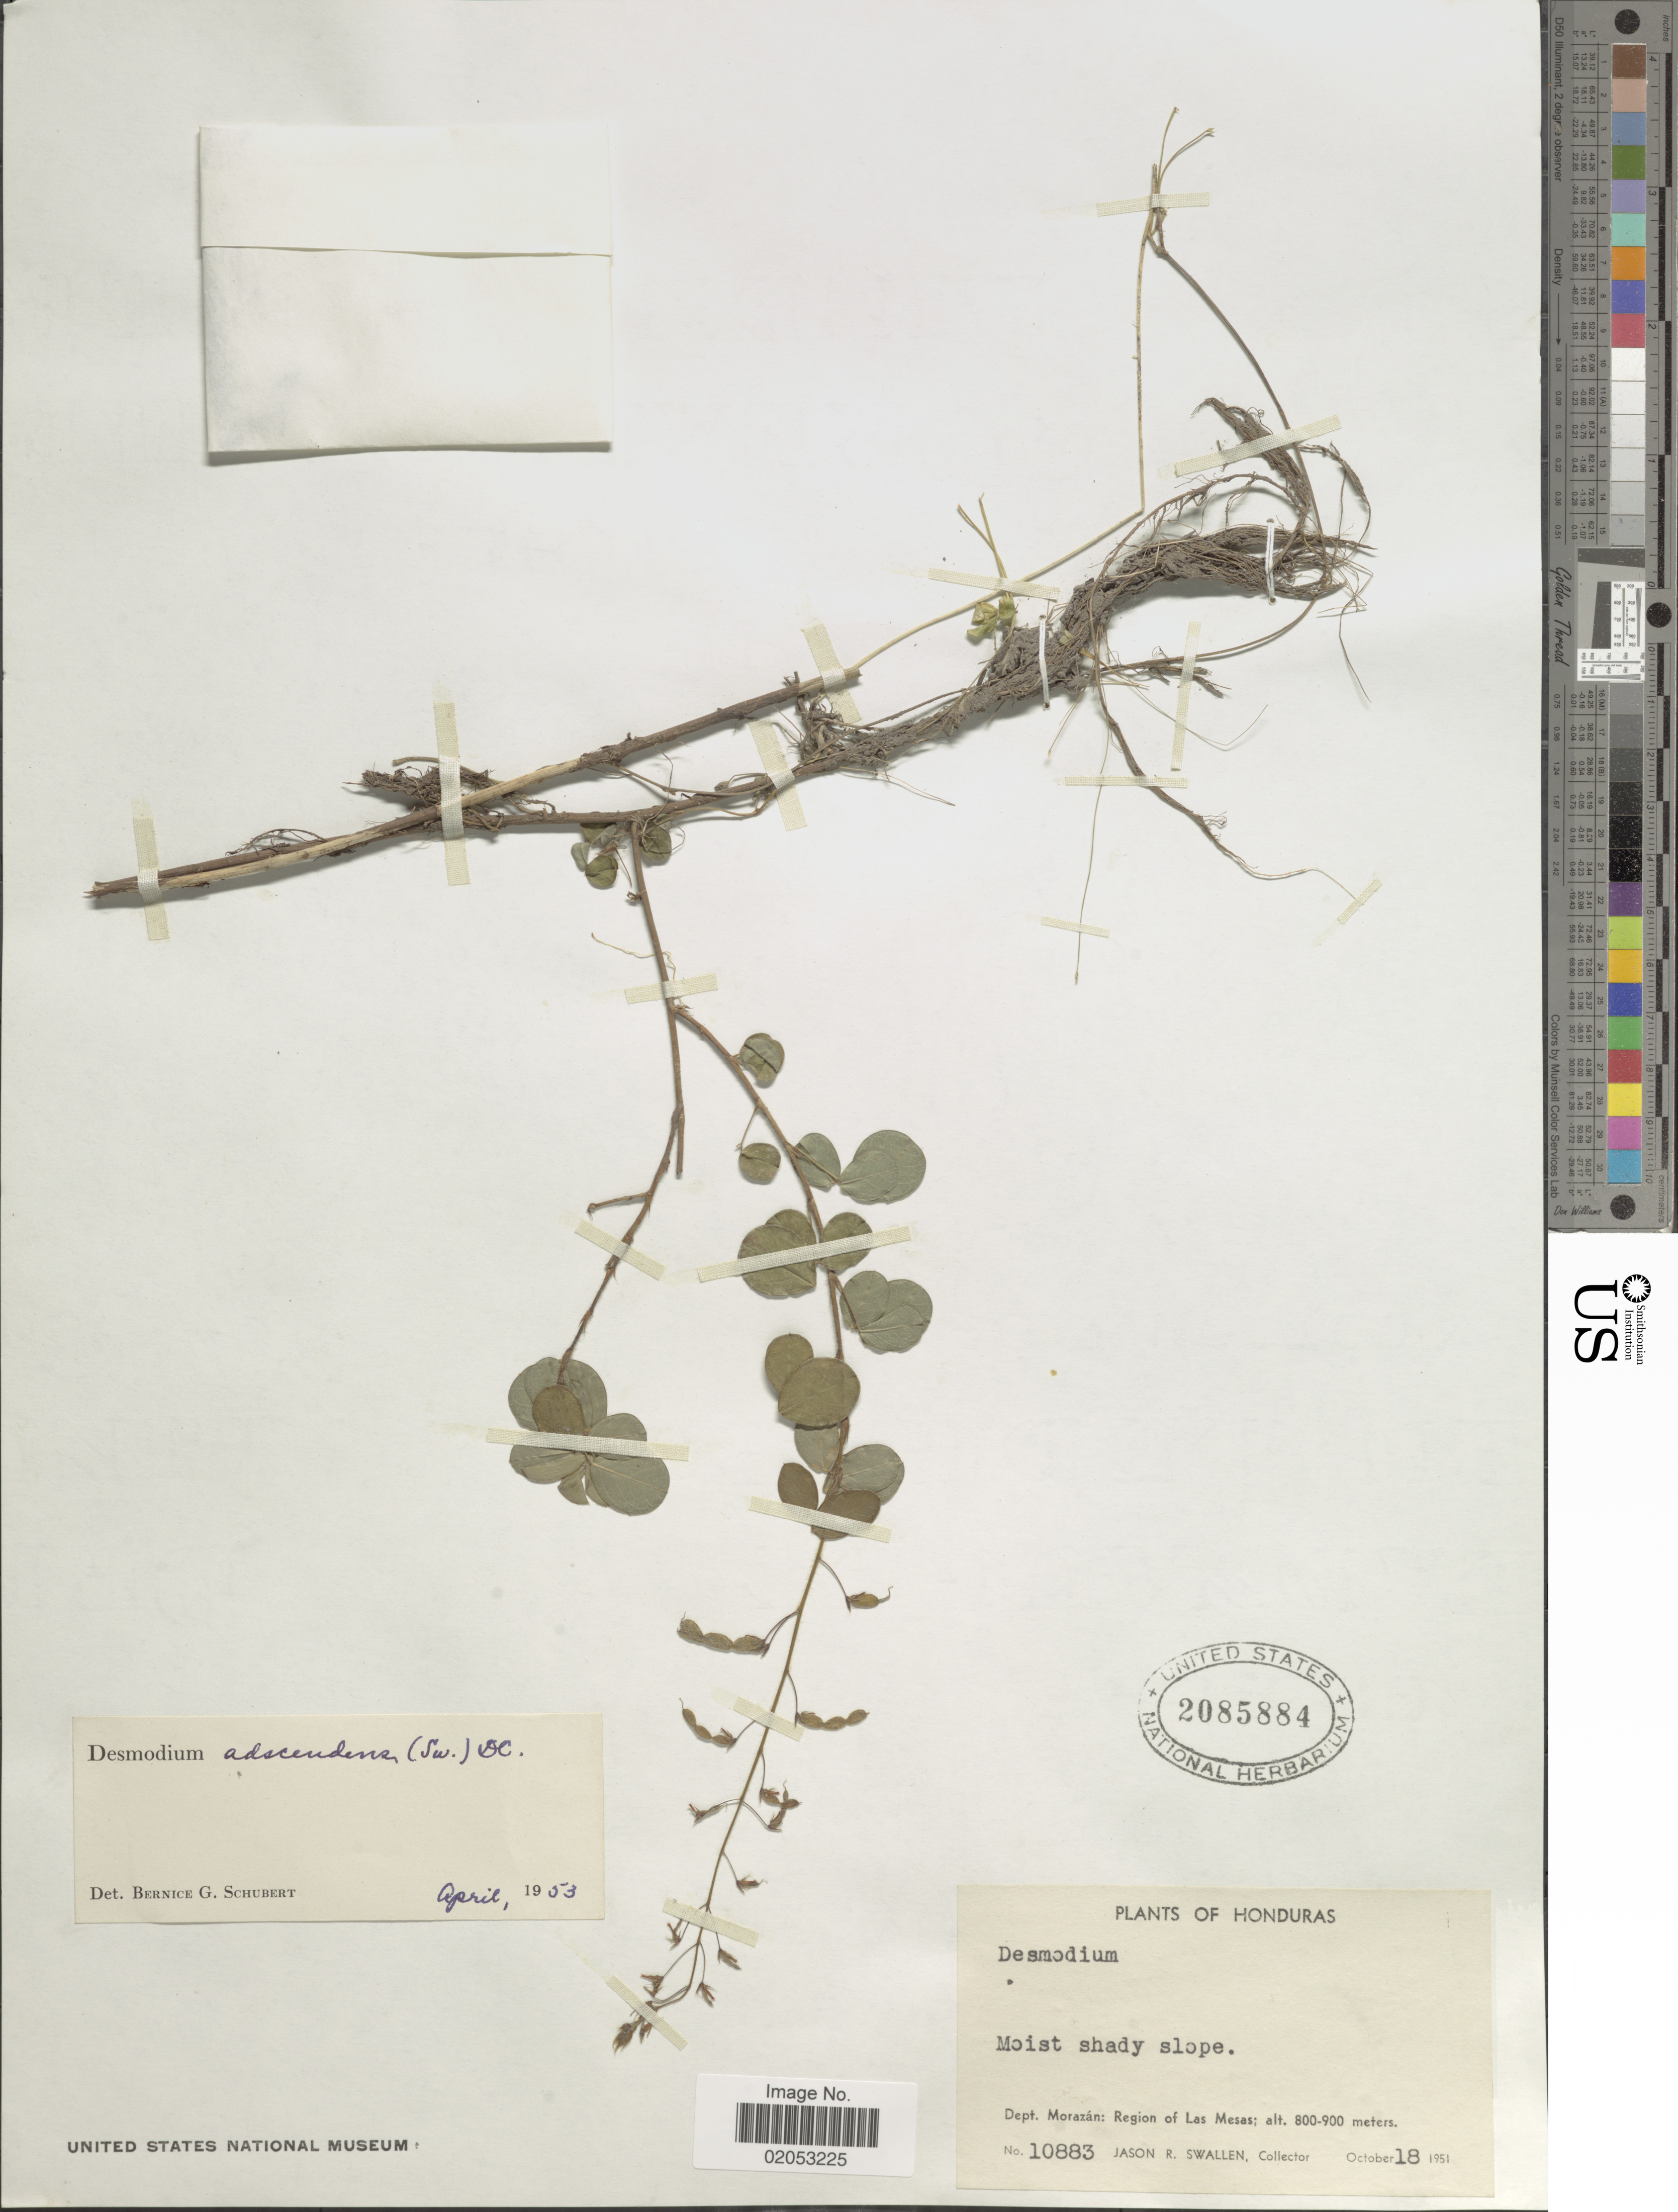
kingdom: Plantae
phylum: Tracheophyta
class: Magnoliopsida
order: Fabales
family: Fabaceae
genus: Grona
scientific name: Grona adscendens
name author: (Sw.) H. Ohashi & K. Ohashi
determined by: Strong, Mark T., (BOT), Smithsonian Institution - National Museum of Natural History (UNITED STATES)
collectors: J. R. Swallen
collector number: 10883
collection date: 1951-10-18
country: Honduras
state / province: Fco. Morazán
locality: Dept. Morazan, Region of Las Mesas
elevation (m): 800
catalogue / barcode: US 2085884